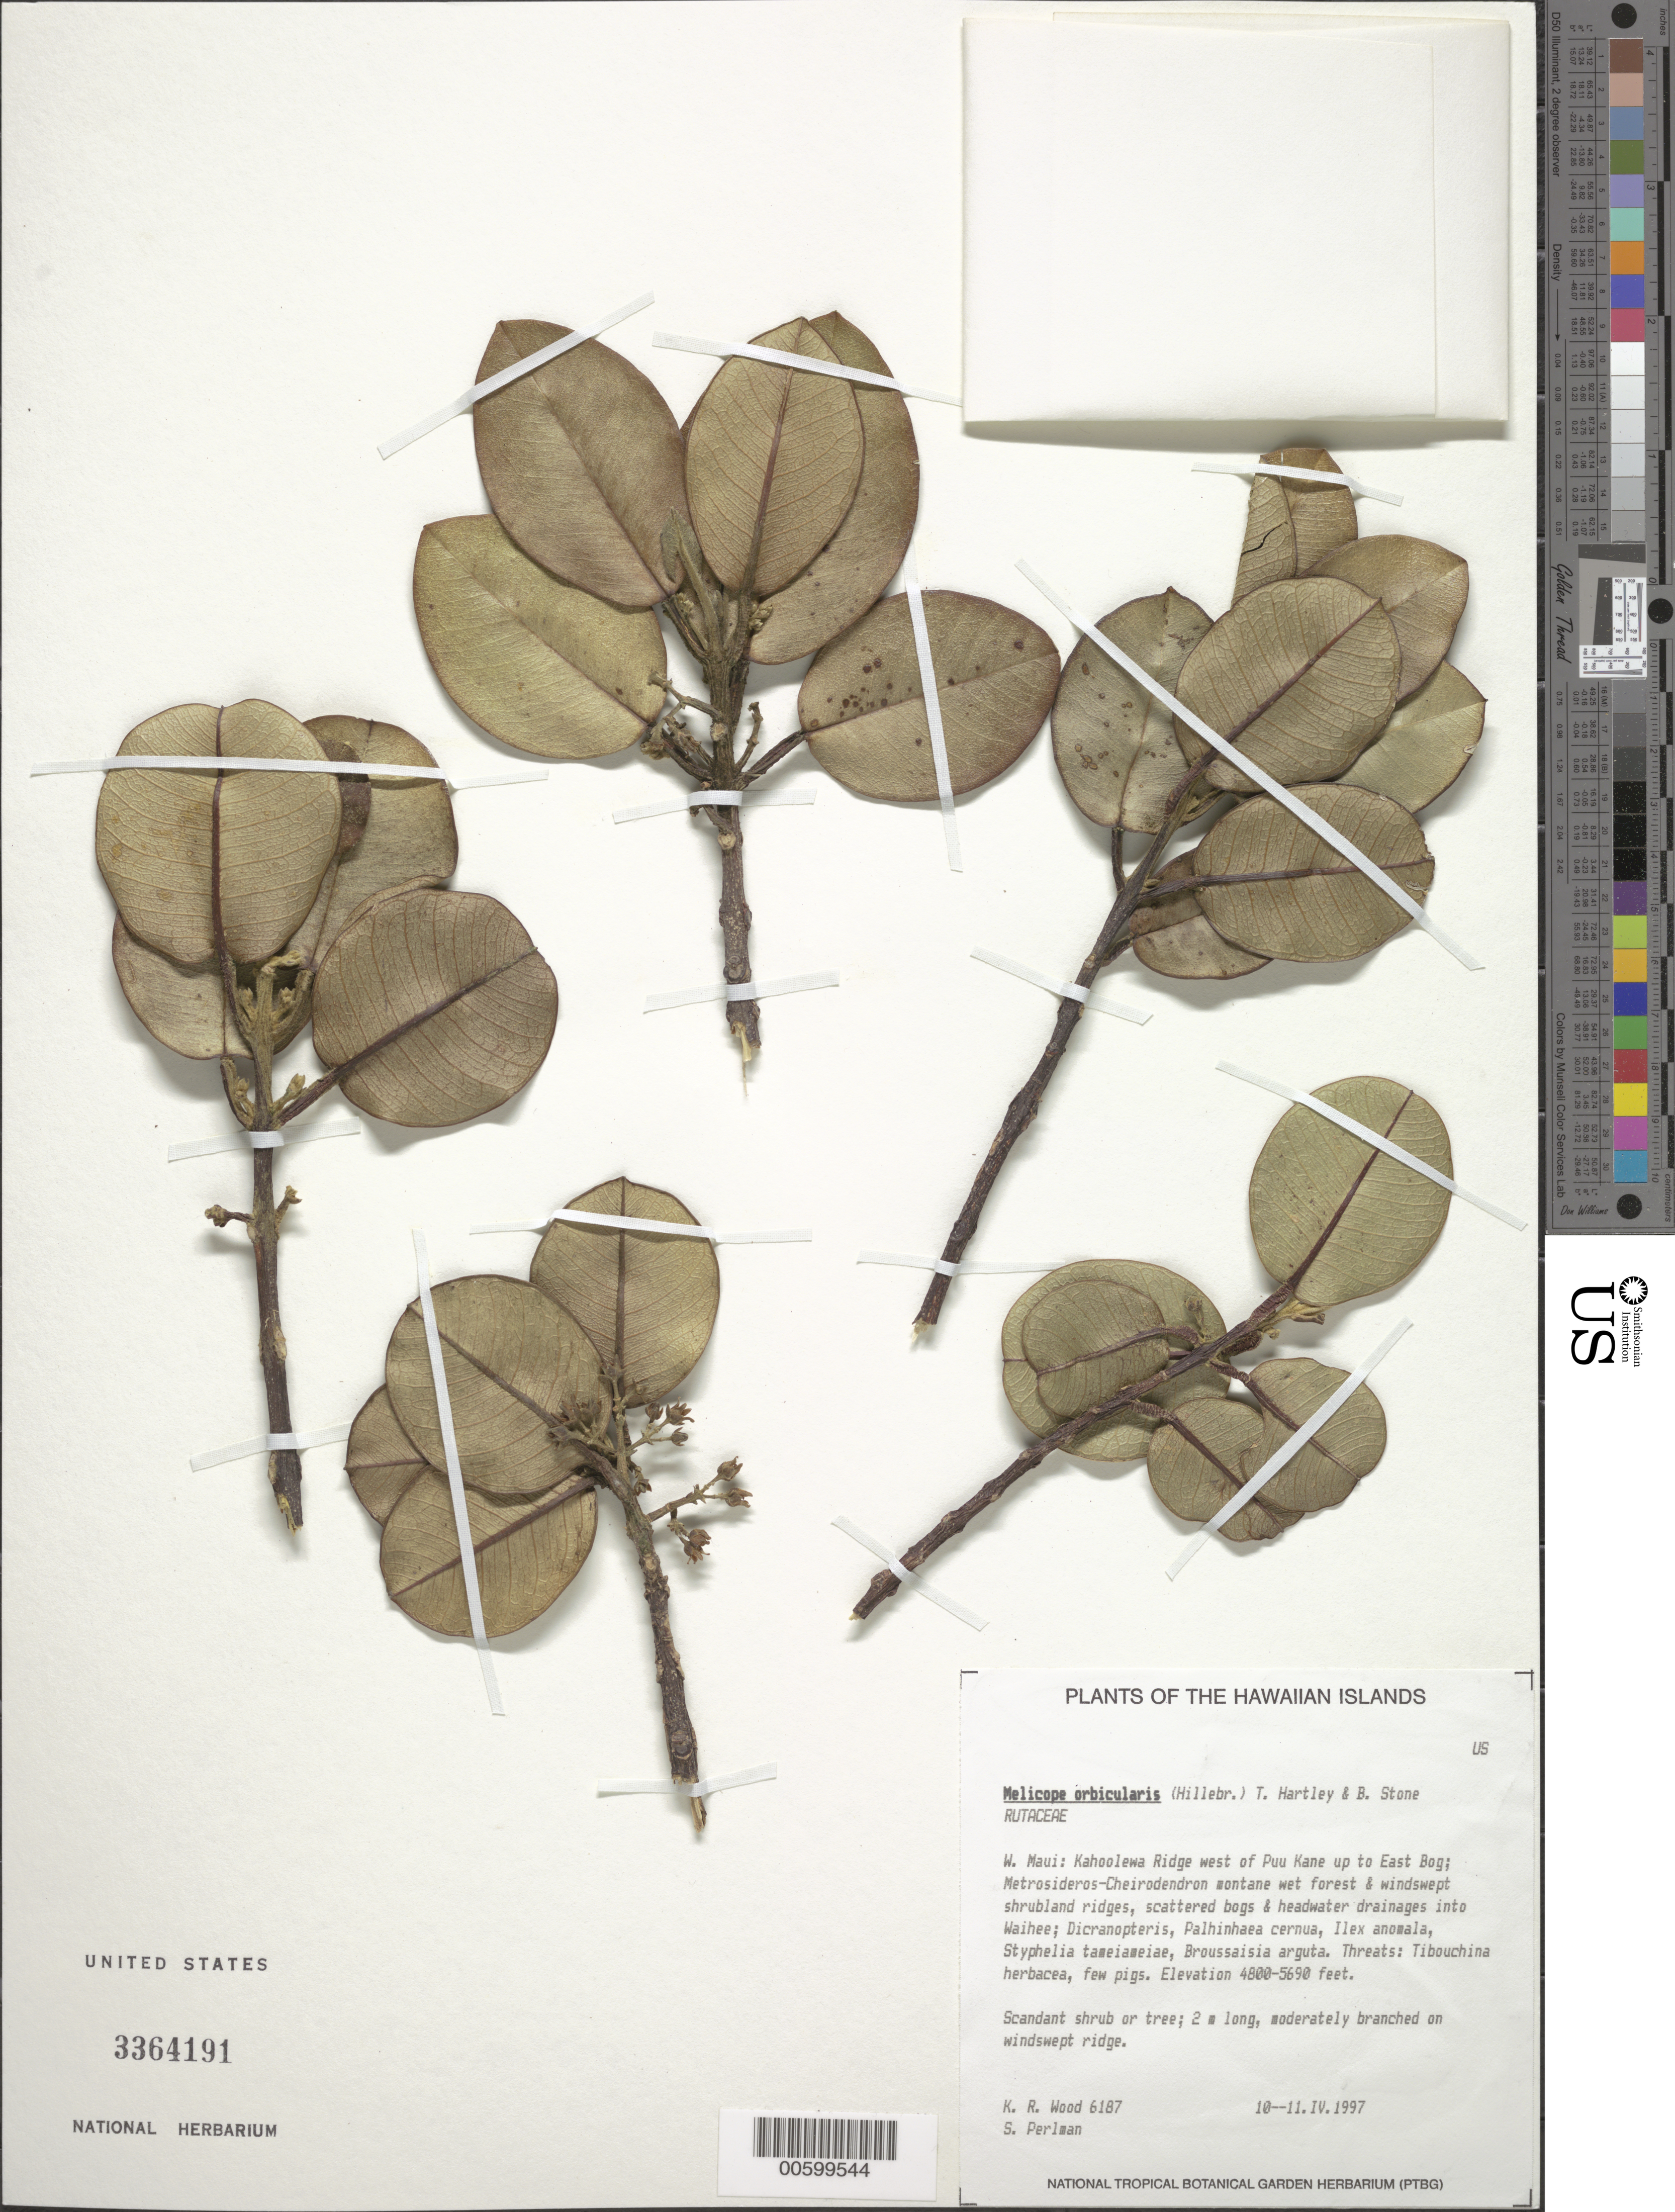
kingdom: Plantae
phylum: Tracheophyta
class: Magnoliopsida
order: Sapindales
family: Rutaceae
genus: Melicope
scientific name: Melicope orbicularis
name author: (Hillebr.) T.G. Hartley & B.C. Stone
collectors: K. R. Wood & S. P. Perlman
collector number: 6187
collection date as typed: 10 Apr 1997 to 11 Apr 1997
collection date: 1997-04-10/1997-04-11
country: United States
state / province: Hawaii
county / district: Maui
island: Maui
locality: W Maui: Kahoolewa Ridge W of Puu Kane up to E Bog.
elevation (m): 1463.04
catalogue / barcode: US 3364191